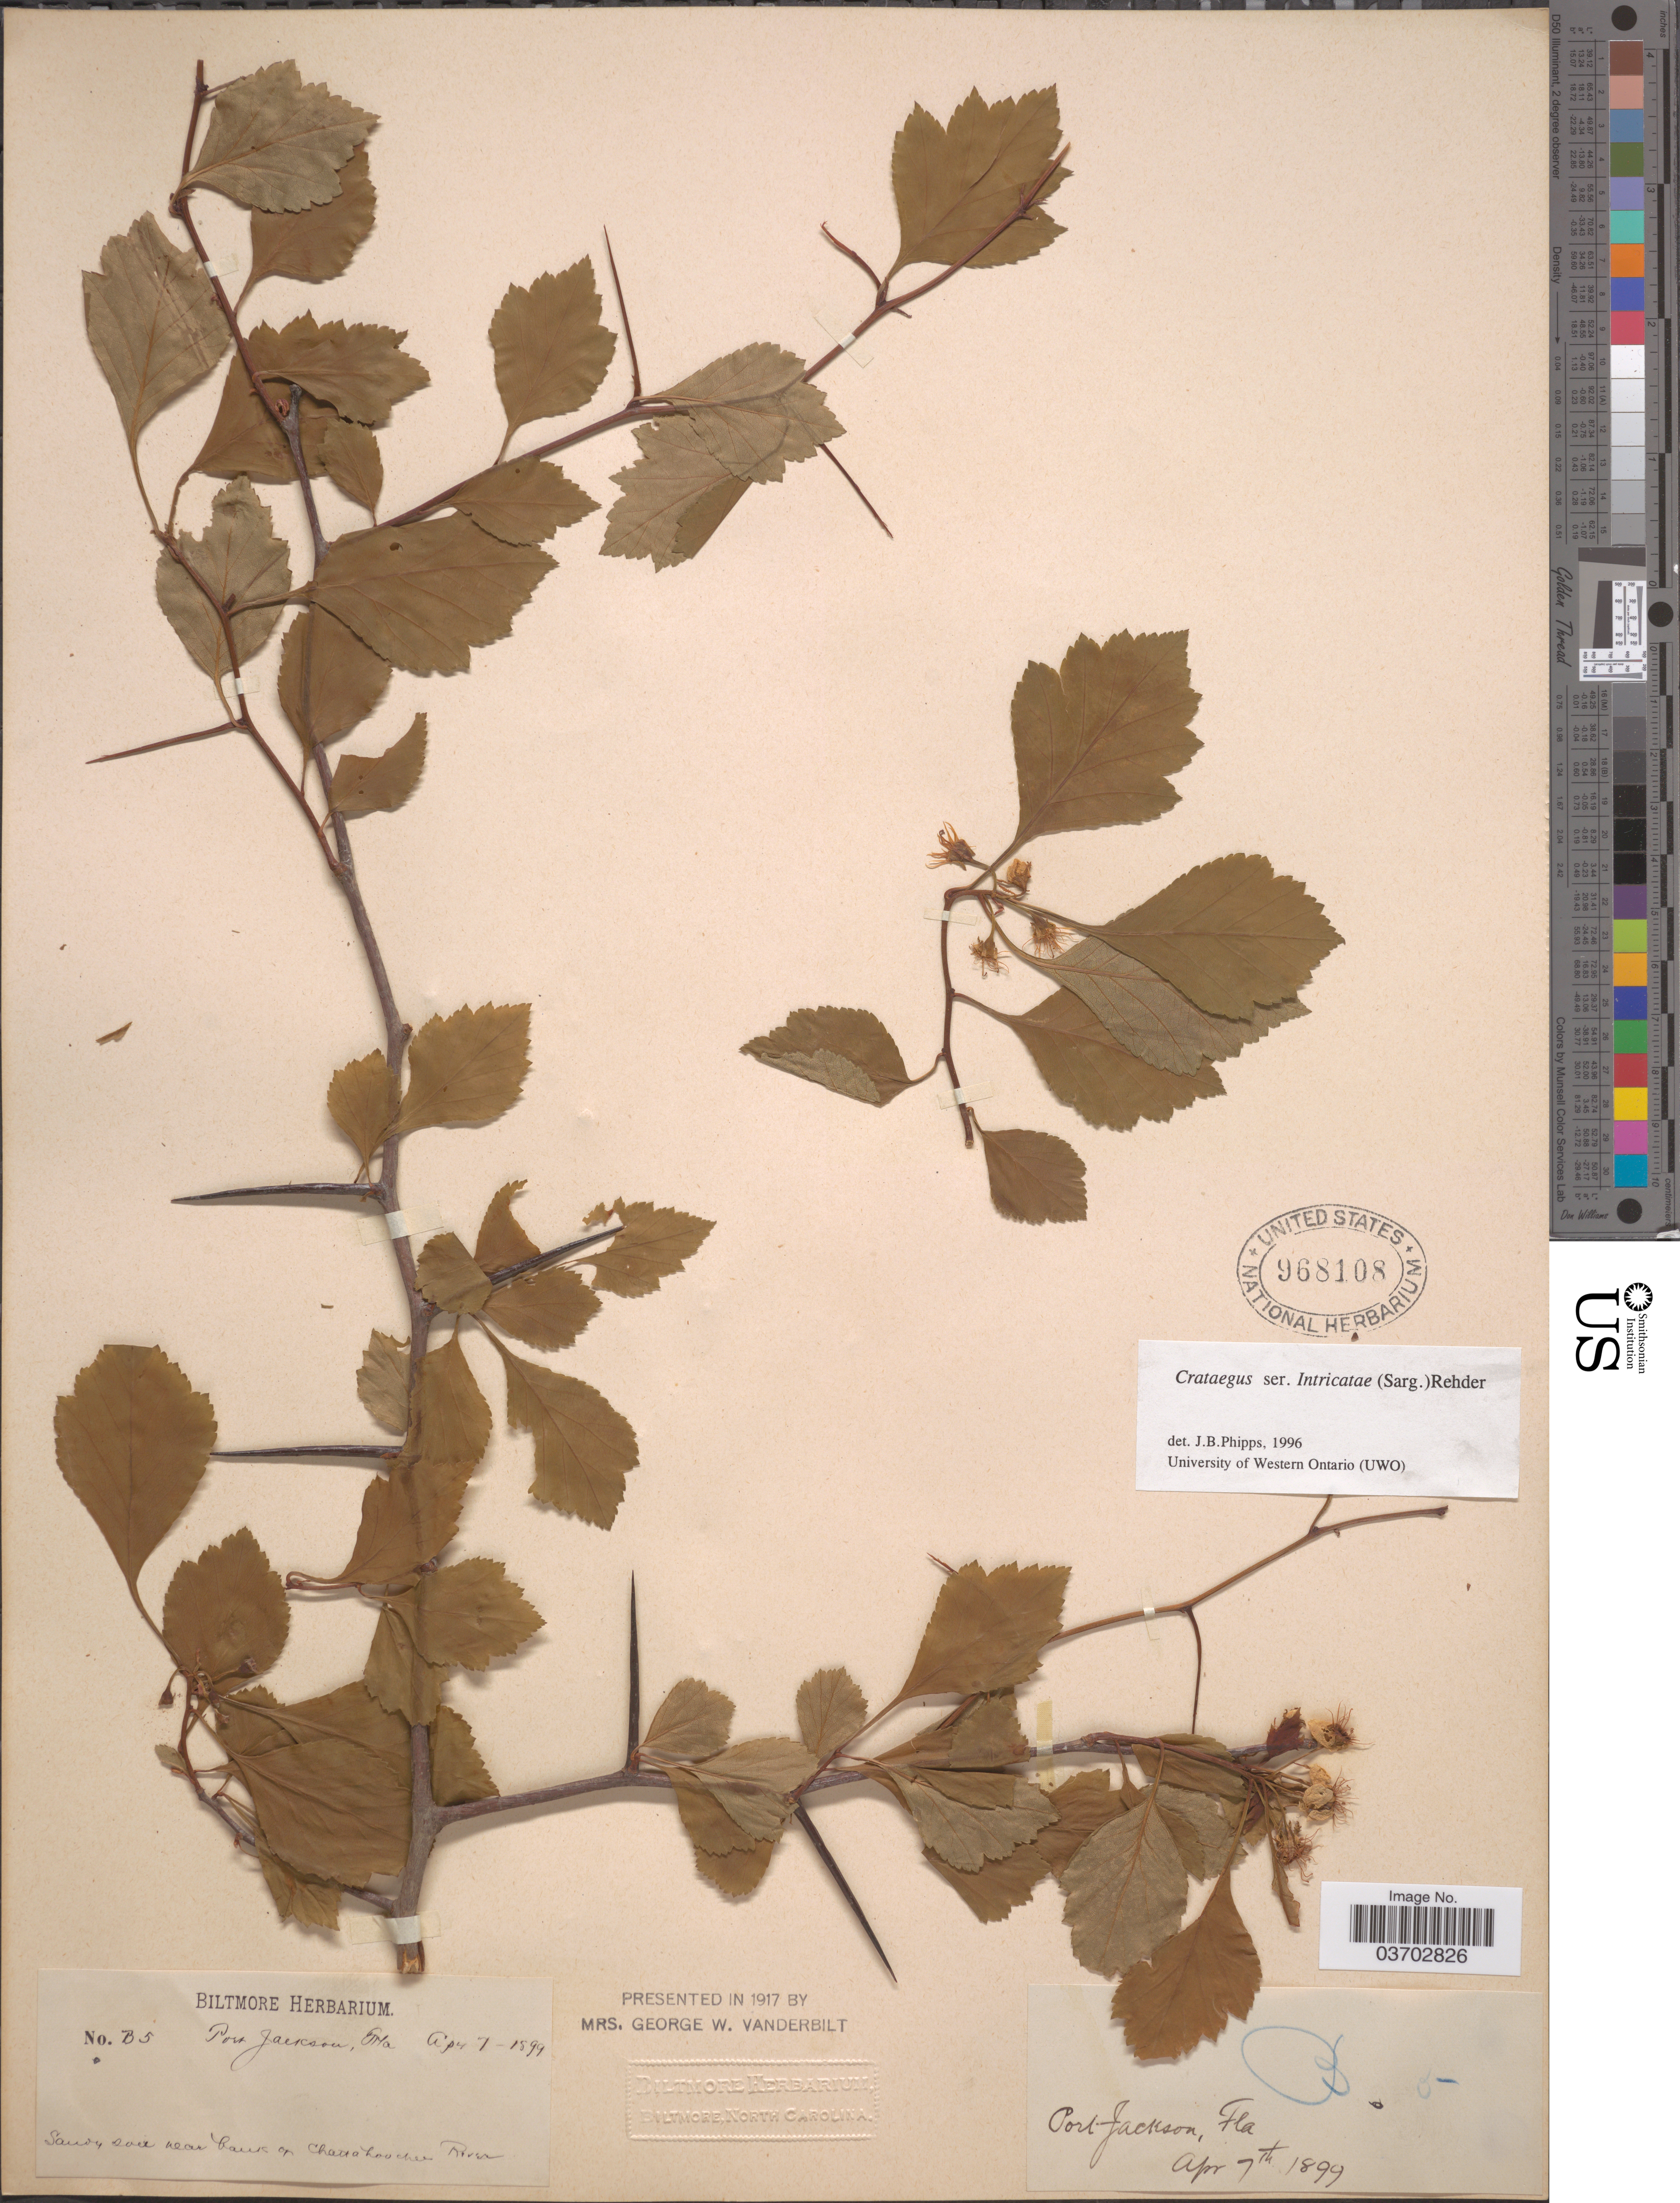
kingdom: Plantae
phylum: Tracheophyta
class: Magnoliopsida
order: Rosales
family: Rosaceae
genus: Crataegus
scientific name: Crataegus sp.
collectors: ex herb. Biltmore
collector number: B5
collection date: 1899-04-07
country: United States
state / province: Florida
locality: Port Jackson. Sandy soil near bank of Chattahoochee River.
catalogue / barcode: US 968108